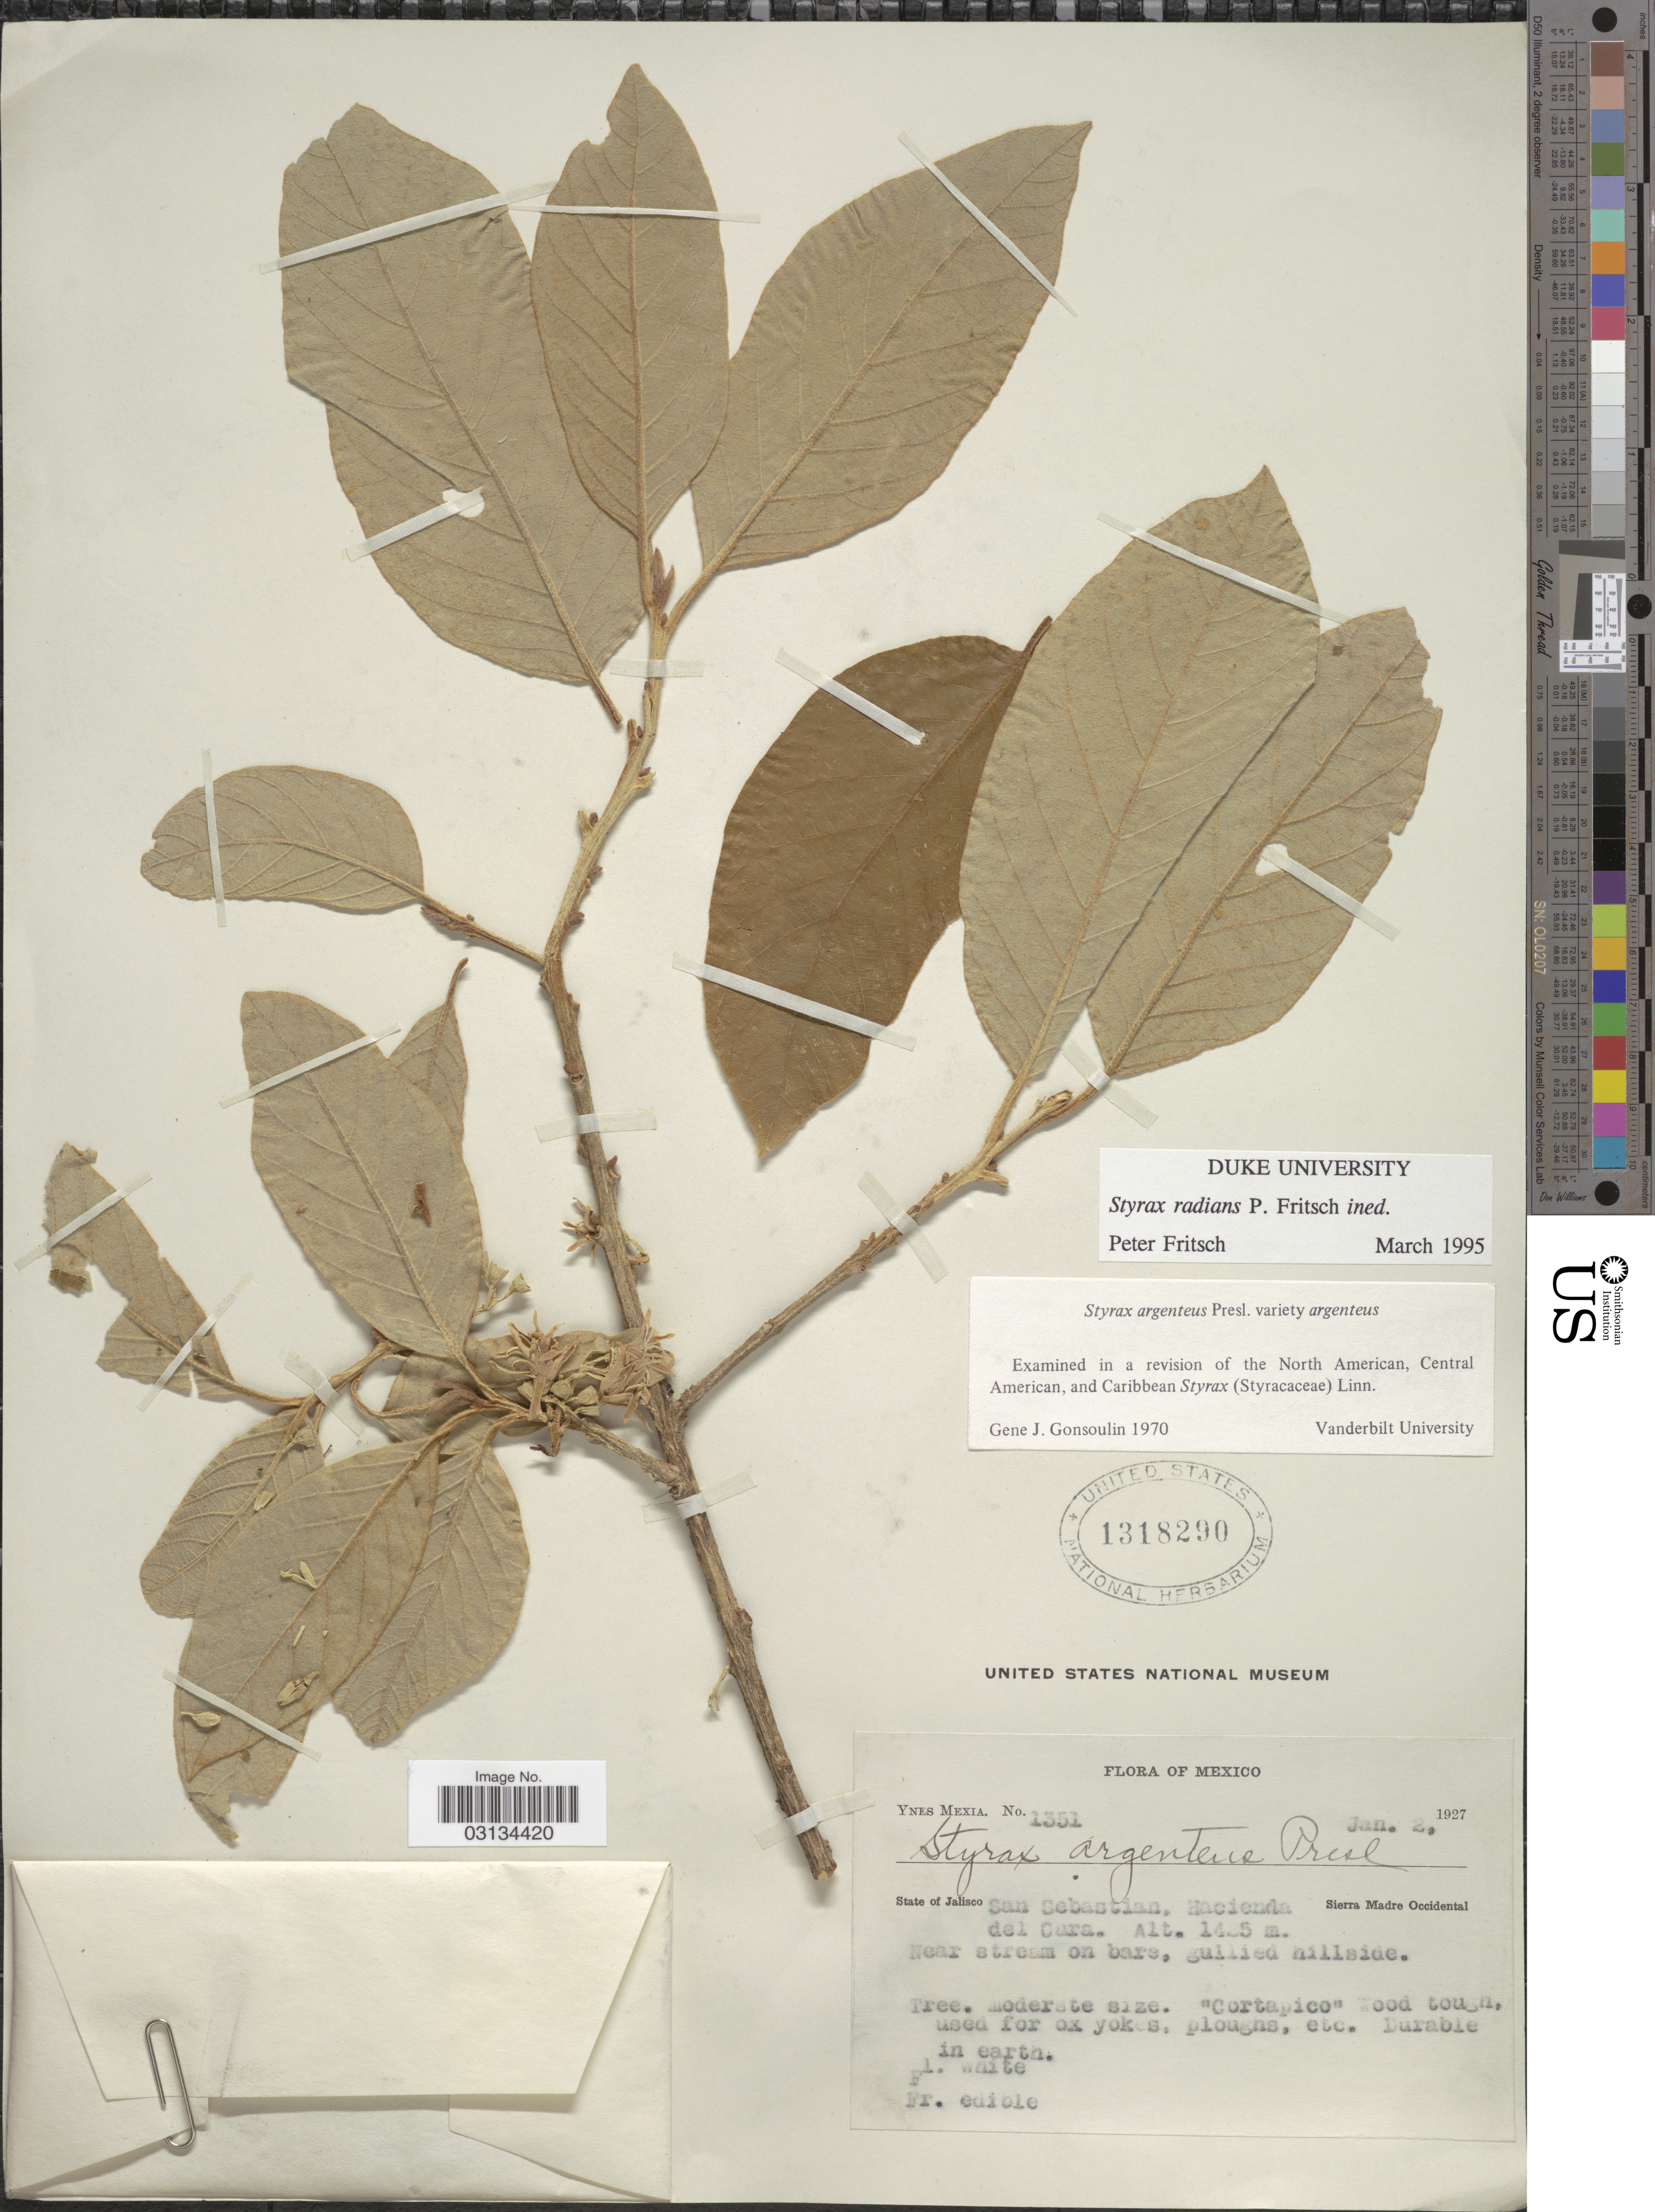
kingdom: Plantae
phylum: Tracheophyta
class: Magnoliopsida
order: Ericales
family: Styracaceae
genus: Styrax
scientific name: Styrax radians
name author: P.W. Fritsch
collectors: Y. Mexia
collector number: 1351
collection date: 1927-01-02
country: Mexico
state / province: Jalisco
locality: San Sebastian, Hacienda del Cura. Sierra Madre Occidental.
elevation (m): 1425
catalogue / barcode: US 1318290